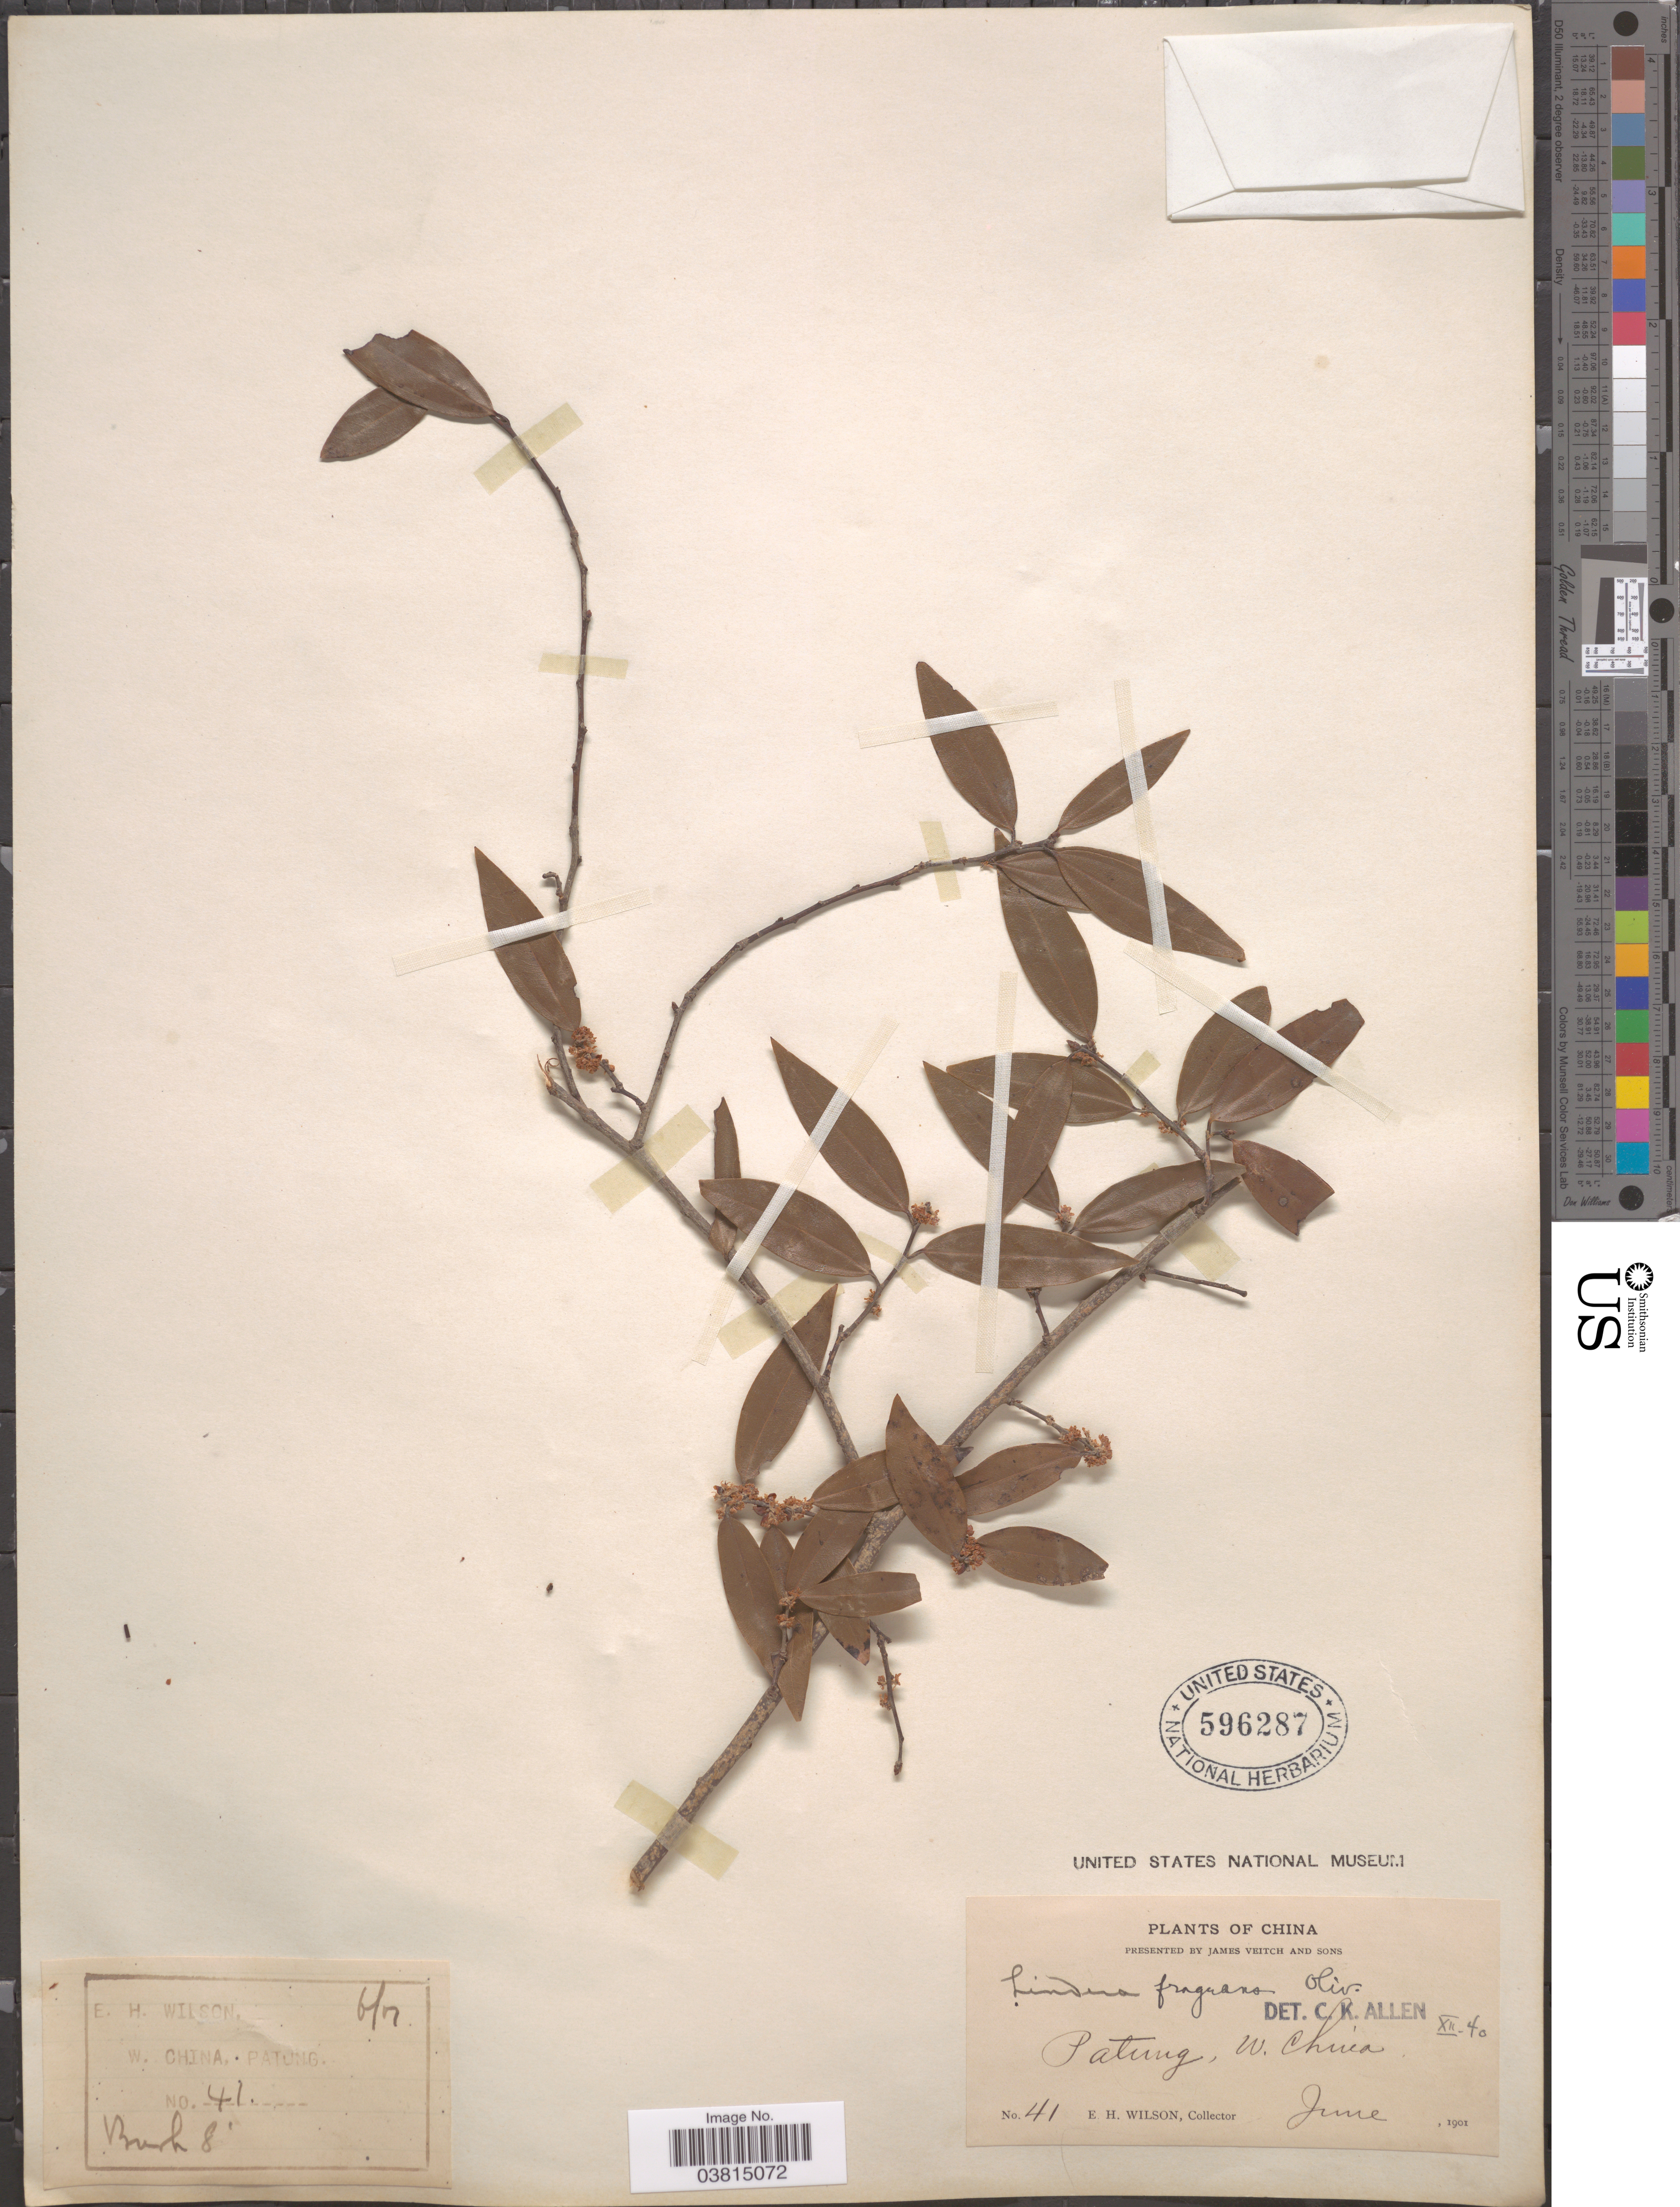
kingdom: Plantae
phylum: Tracheophyta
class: Magnoliopsida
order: Laurales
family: Lauraceae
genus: Lindera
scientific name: Lindera fragrans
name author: Oliv.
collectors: E. Wilson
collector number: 41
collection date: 1901-06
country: China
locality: W. China. Patung.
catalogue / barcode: US 596287